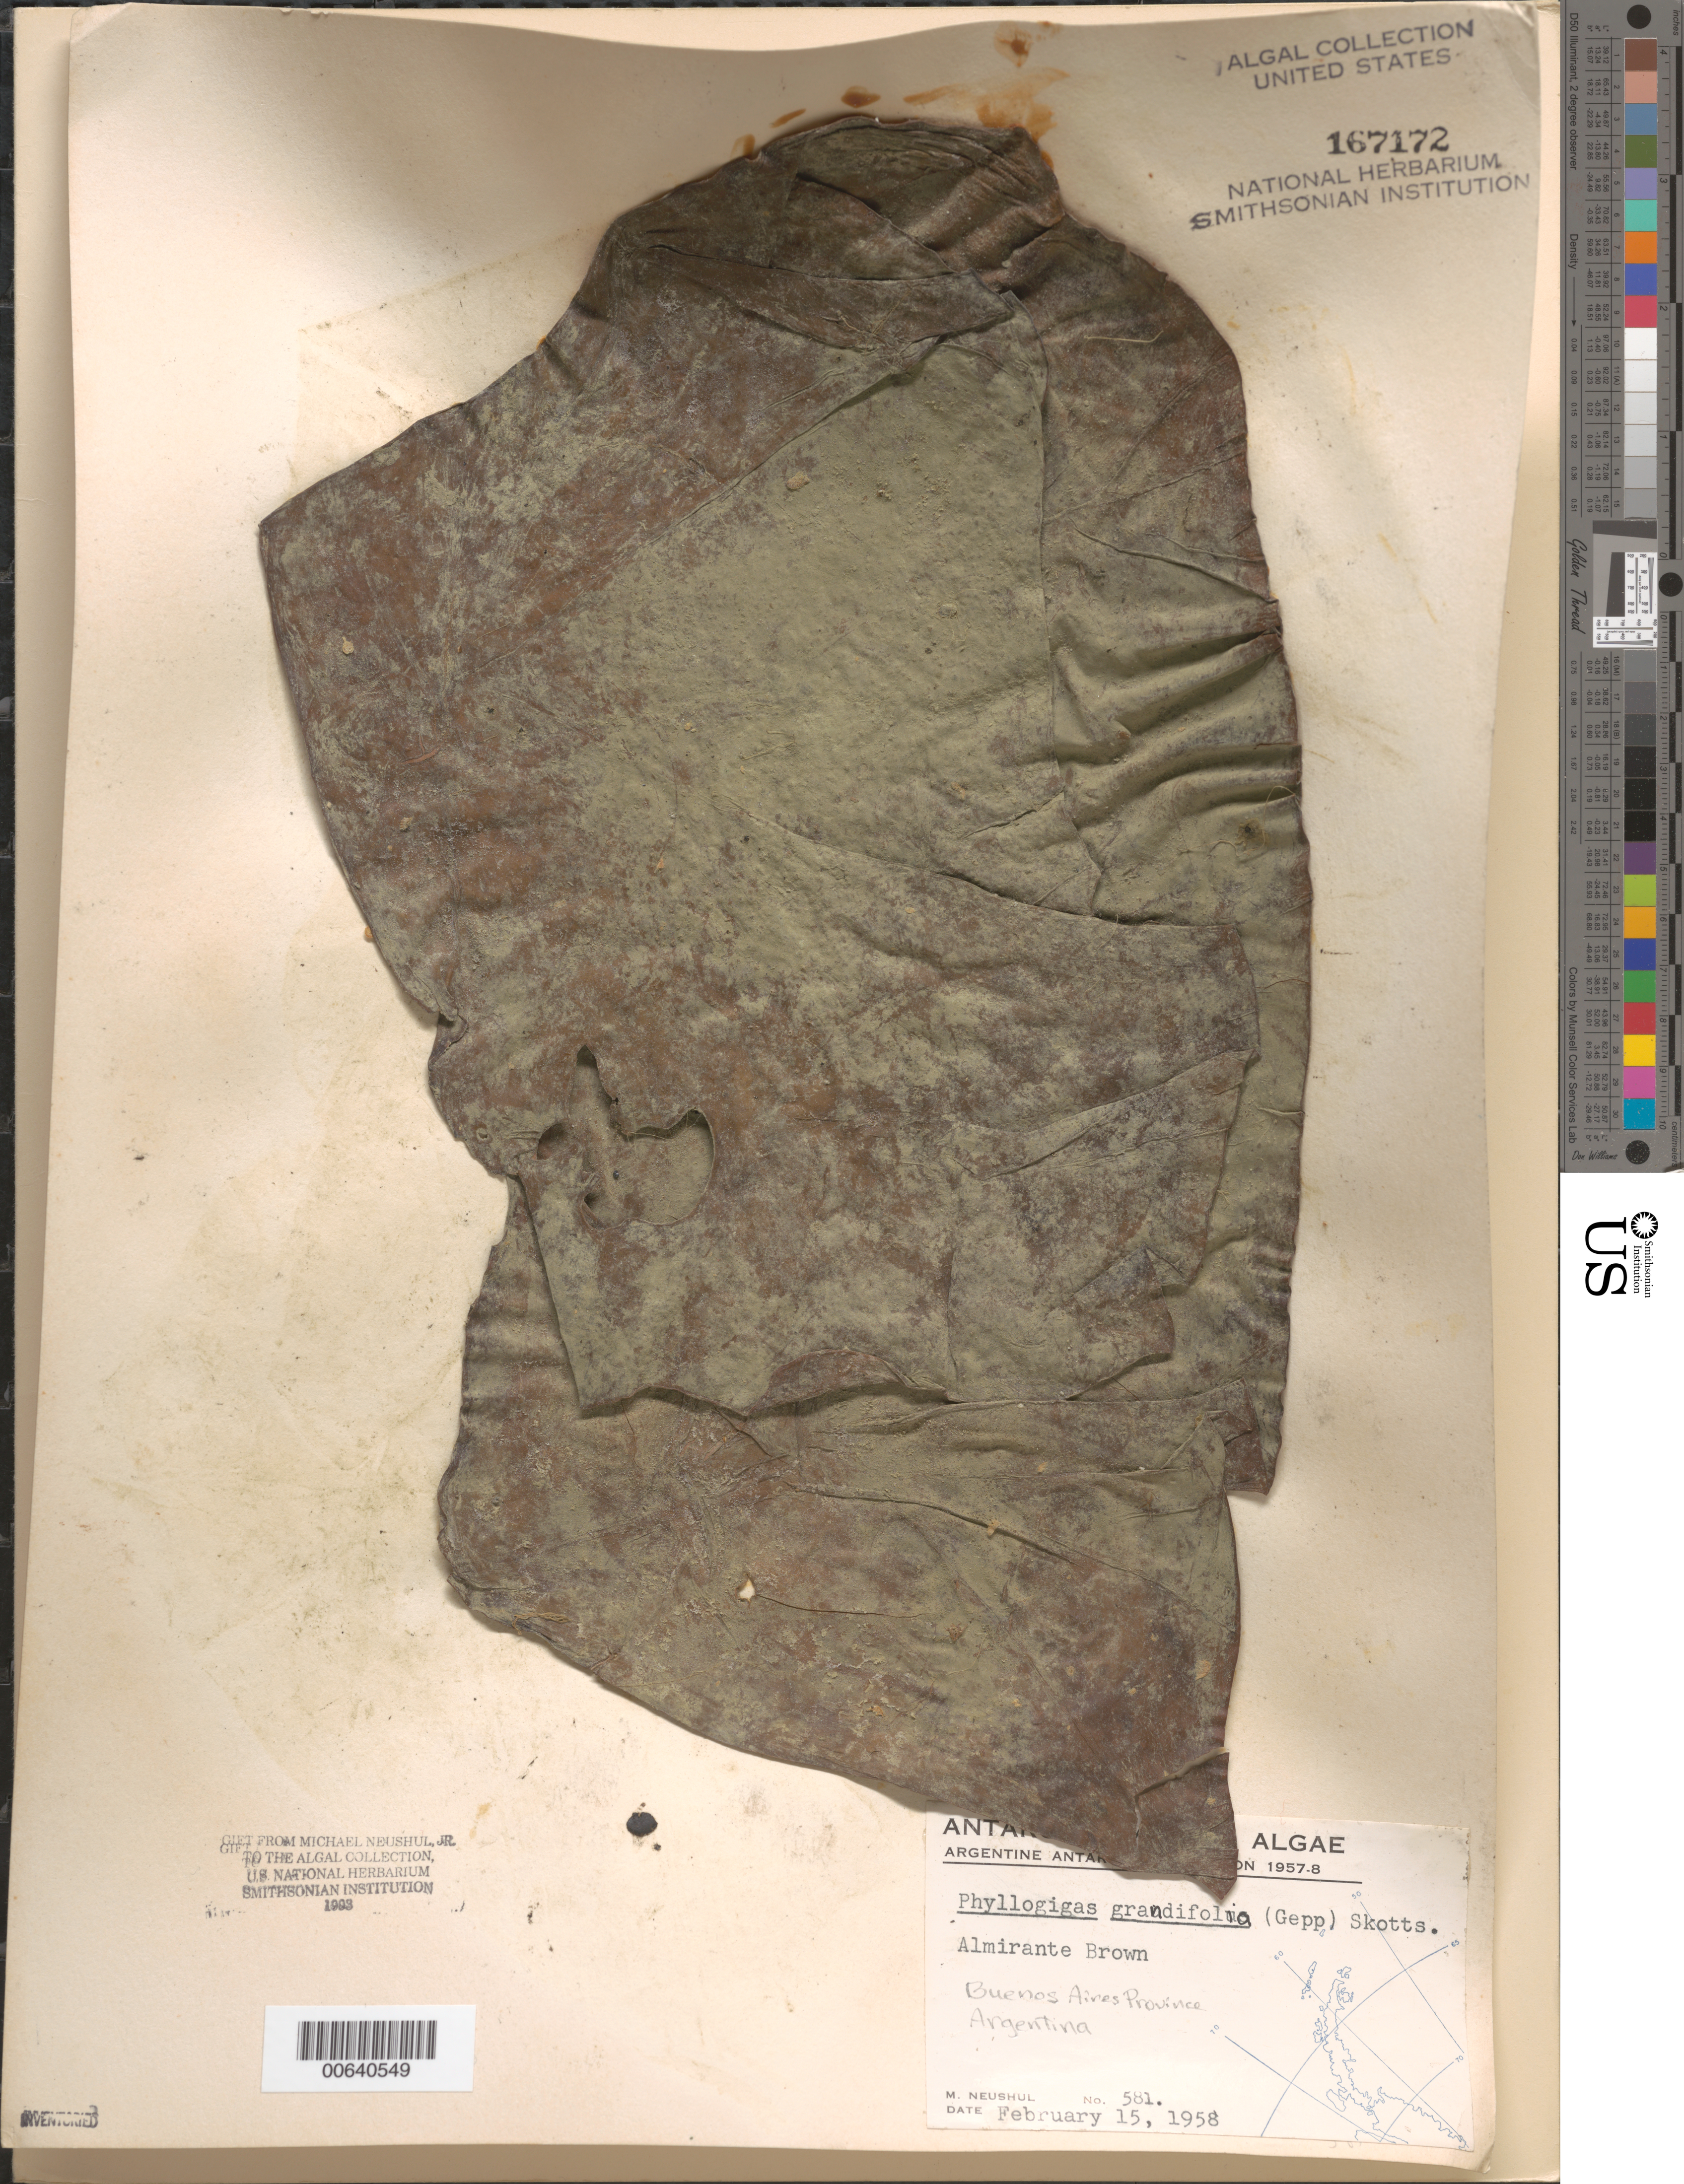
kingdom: Chromista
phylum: Ochrophyta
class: Phaeophyceae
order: Desmarestiales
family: Desmarestiaceae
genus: Himantothallus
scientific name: Himantothallus grandifolius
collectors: M. Neushul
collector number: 581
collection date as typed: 15 Feb 1958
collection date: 1958-02-15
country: Argentina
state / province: Buenos Aires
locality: Almirante Brown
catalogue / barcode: US 167172